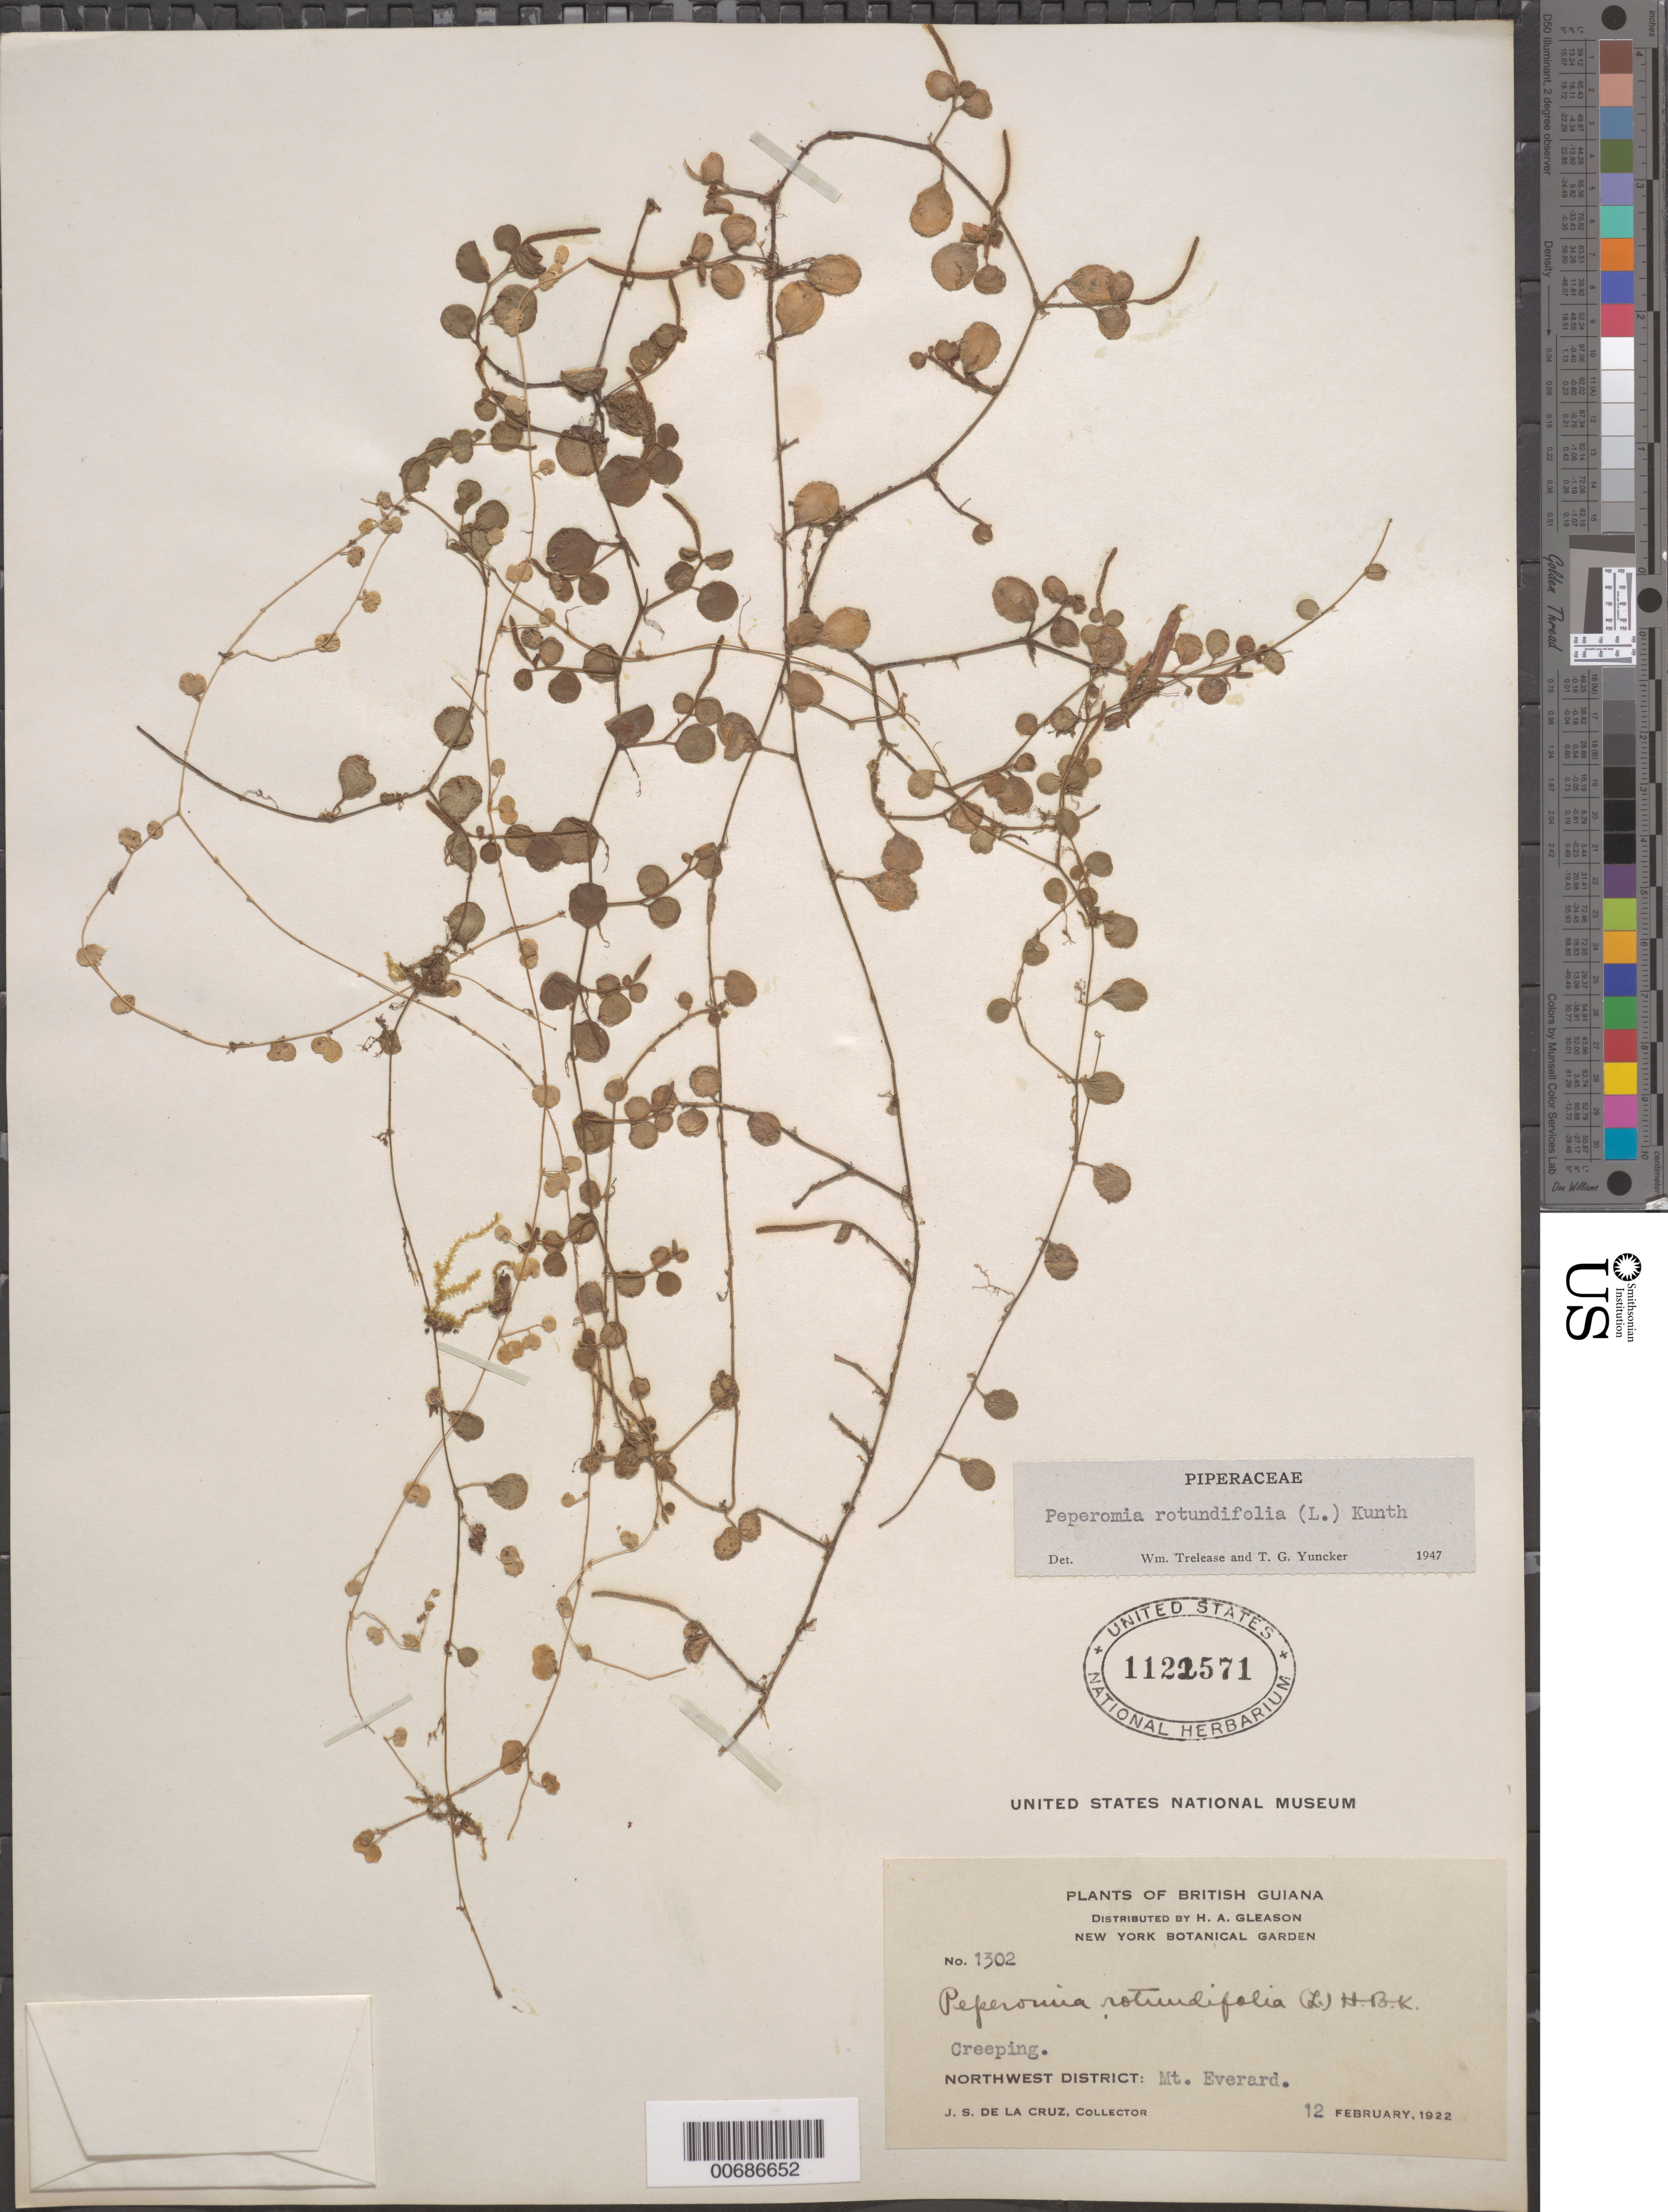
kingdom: Plantae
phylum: Tracheophyta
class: Magnoliopsida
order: Piperales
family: Piperaceae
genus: Peperomia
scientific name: Peperomia rotundifolia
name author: (L.) Kunth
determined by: Trelease, W.; Yuncker, T. G.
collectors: J. S. de la Cruz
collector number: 1302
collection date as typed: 12-Feb-22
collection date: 1922-02-12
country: Guyana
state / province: Barima-Waini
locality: Mt. Everard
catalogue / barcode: US 1122571